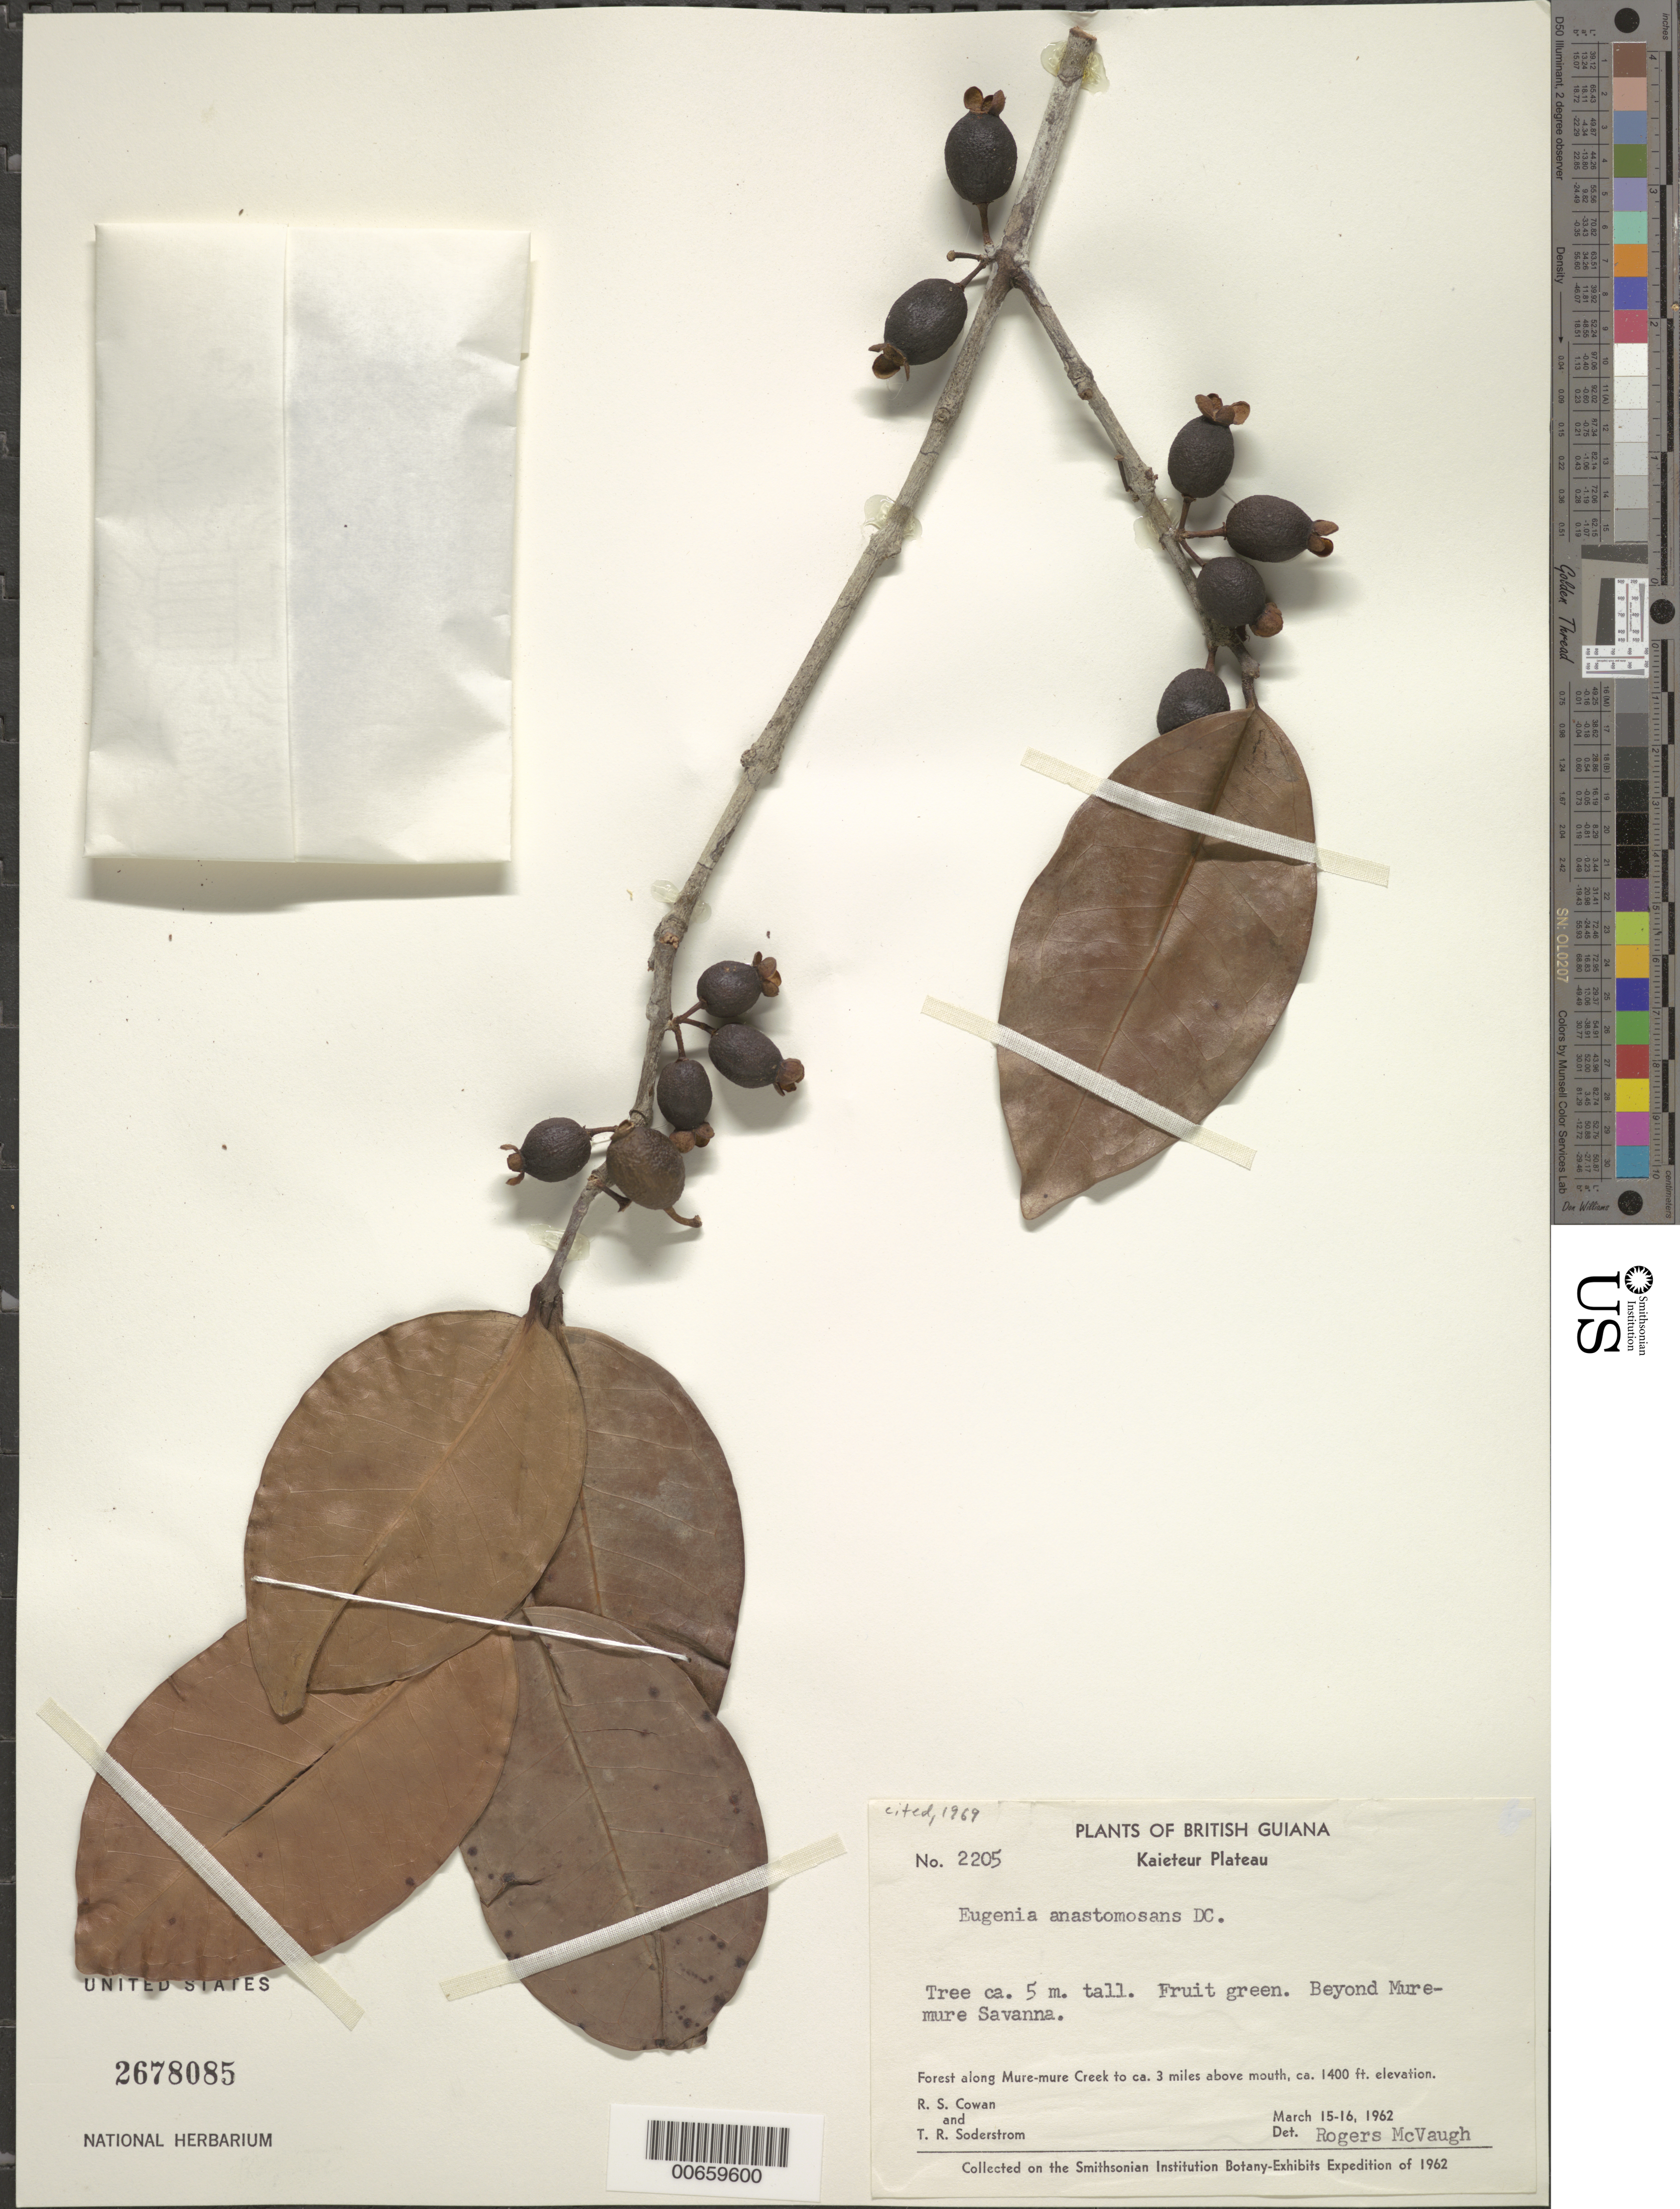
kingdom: Plantae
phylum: Tracheophyta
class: Magnoliopsida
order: Myrtales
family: Myrtaceae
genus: Eugenia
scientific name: Eugenia anastomosans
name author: DC.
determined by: McVaugh, R.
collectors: R. S. Cowan & T. R. Soderstrom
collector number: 2205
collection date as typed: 15-Mar-62 to 16-Mar-62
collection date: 1962-03-15/1962-03-16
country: Guyana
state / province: Potaro-Siparuni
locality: Kaieteur Plateau, Mure-mure Creek to ca. 3 mi. above mouth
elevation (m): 427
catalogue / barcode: US 2678085